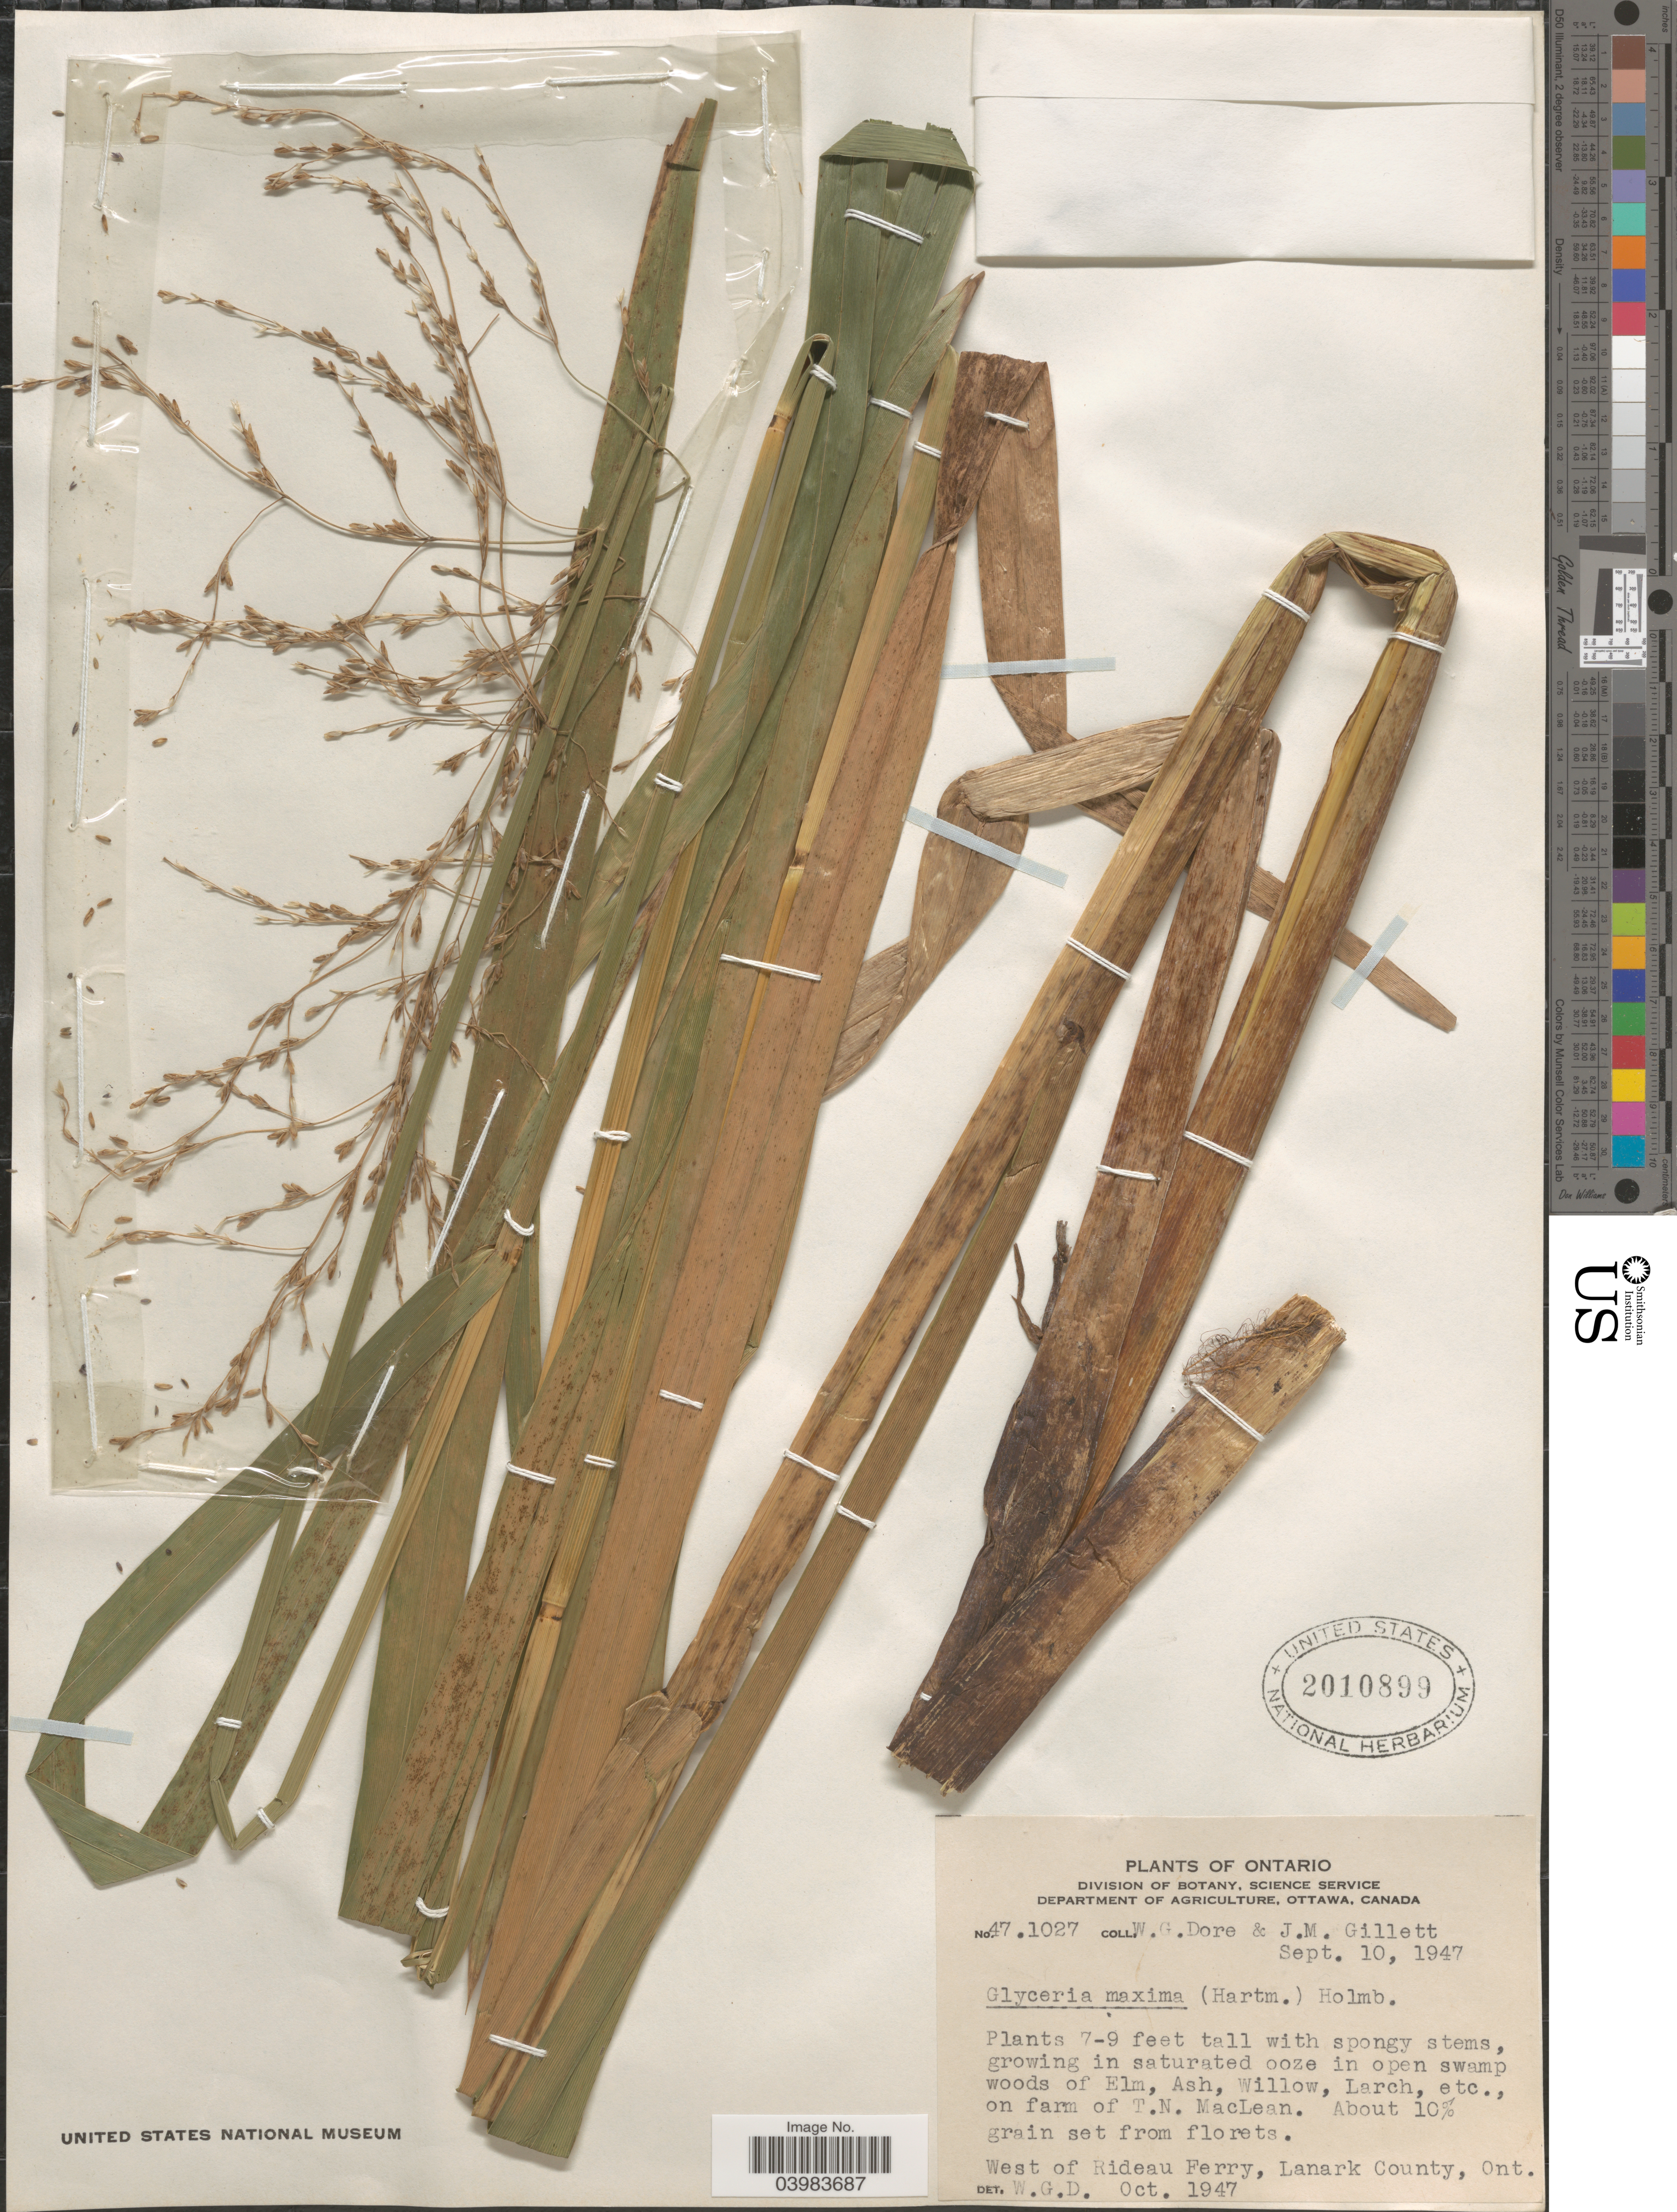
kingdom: Plantae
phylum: Tracheophyta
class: Liliopsida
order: Poales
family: Poaceae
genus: Glyceria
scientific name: Glyceria grandis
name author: S. Watson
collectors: W. Dore & J. M. Gillett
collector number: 471027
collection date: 1947-09-10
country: Canada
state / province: Ontario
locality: Woods of Elm, Ash, Willow, Larch, etc., on farm of T.N. MacLean. West of Rideau Ferry, Lanark County.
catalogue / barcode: US 2010899